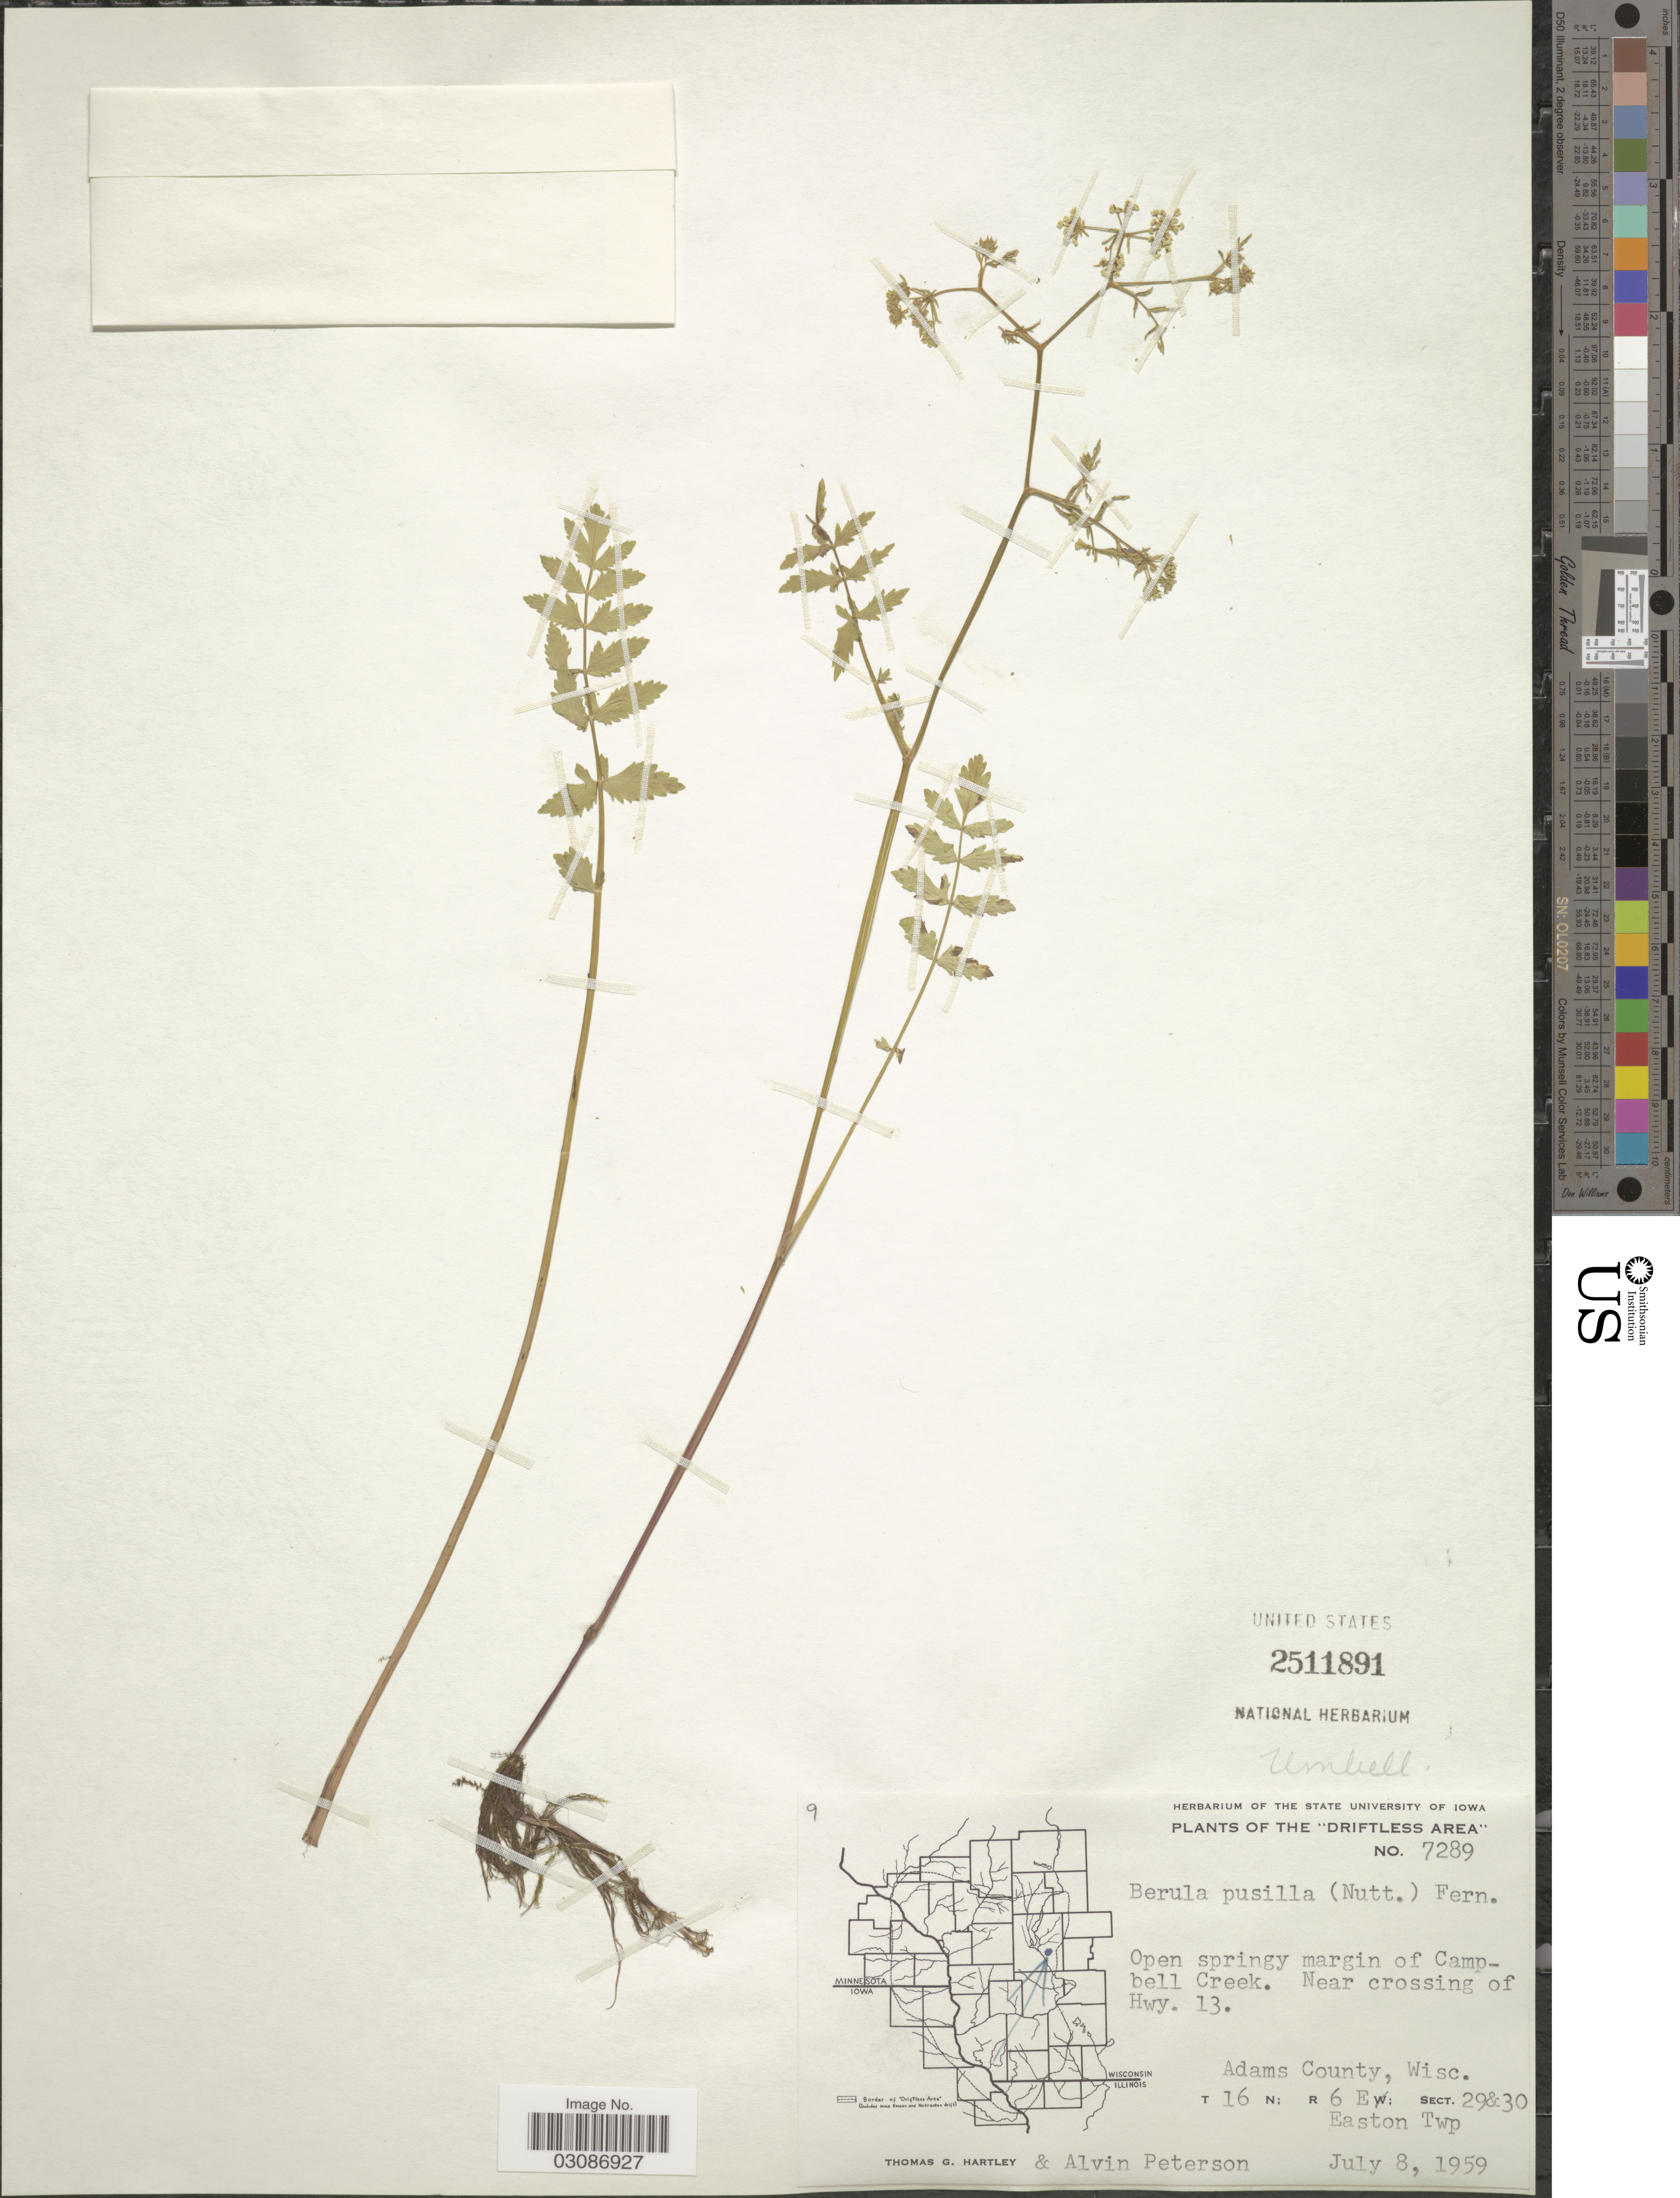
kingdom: Plantae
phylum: Tracheophyta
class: Magnoliopsida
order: Apiales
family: Apiaceae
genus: Berula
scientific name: Berula pusilla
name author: (Nutt.) Fernald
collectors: T. G. Hartley & A. M. Peterson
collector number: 7289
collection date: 1959-07-08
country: United States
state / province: Wisconsin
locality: Driftless Area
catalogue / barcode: US 2511891